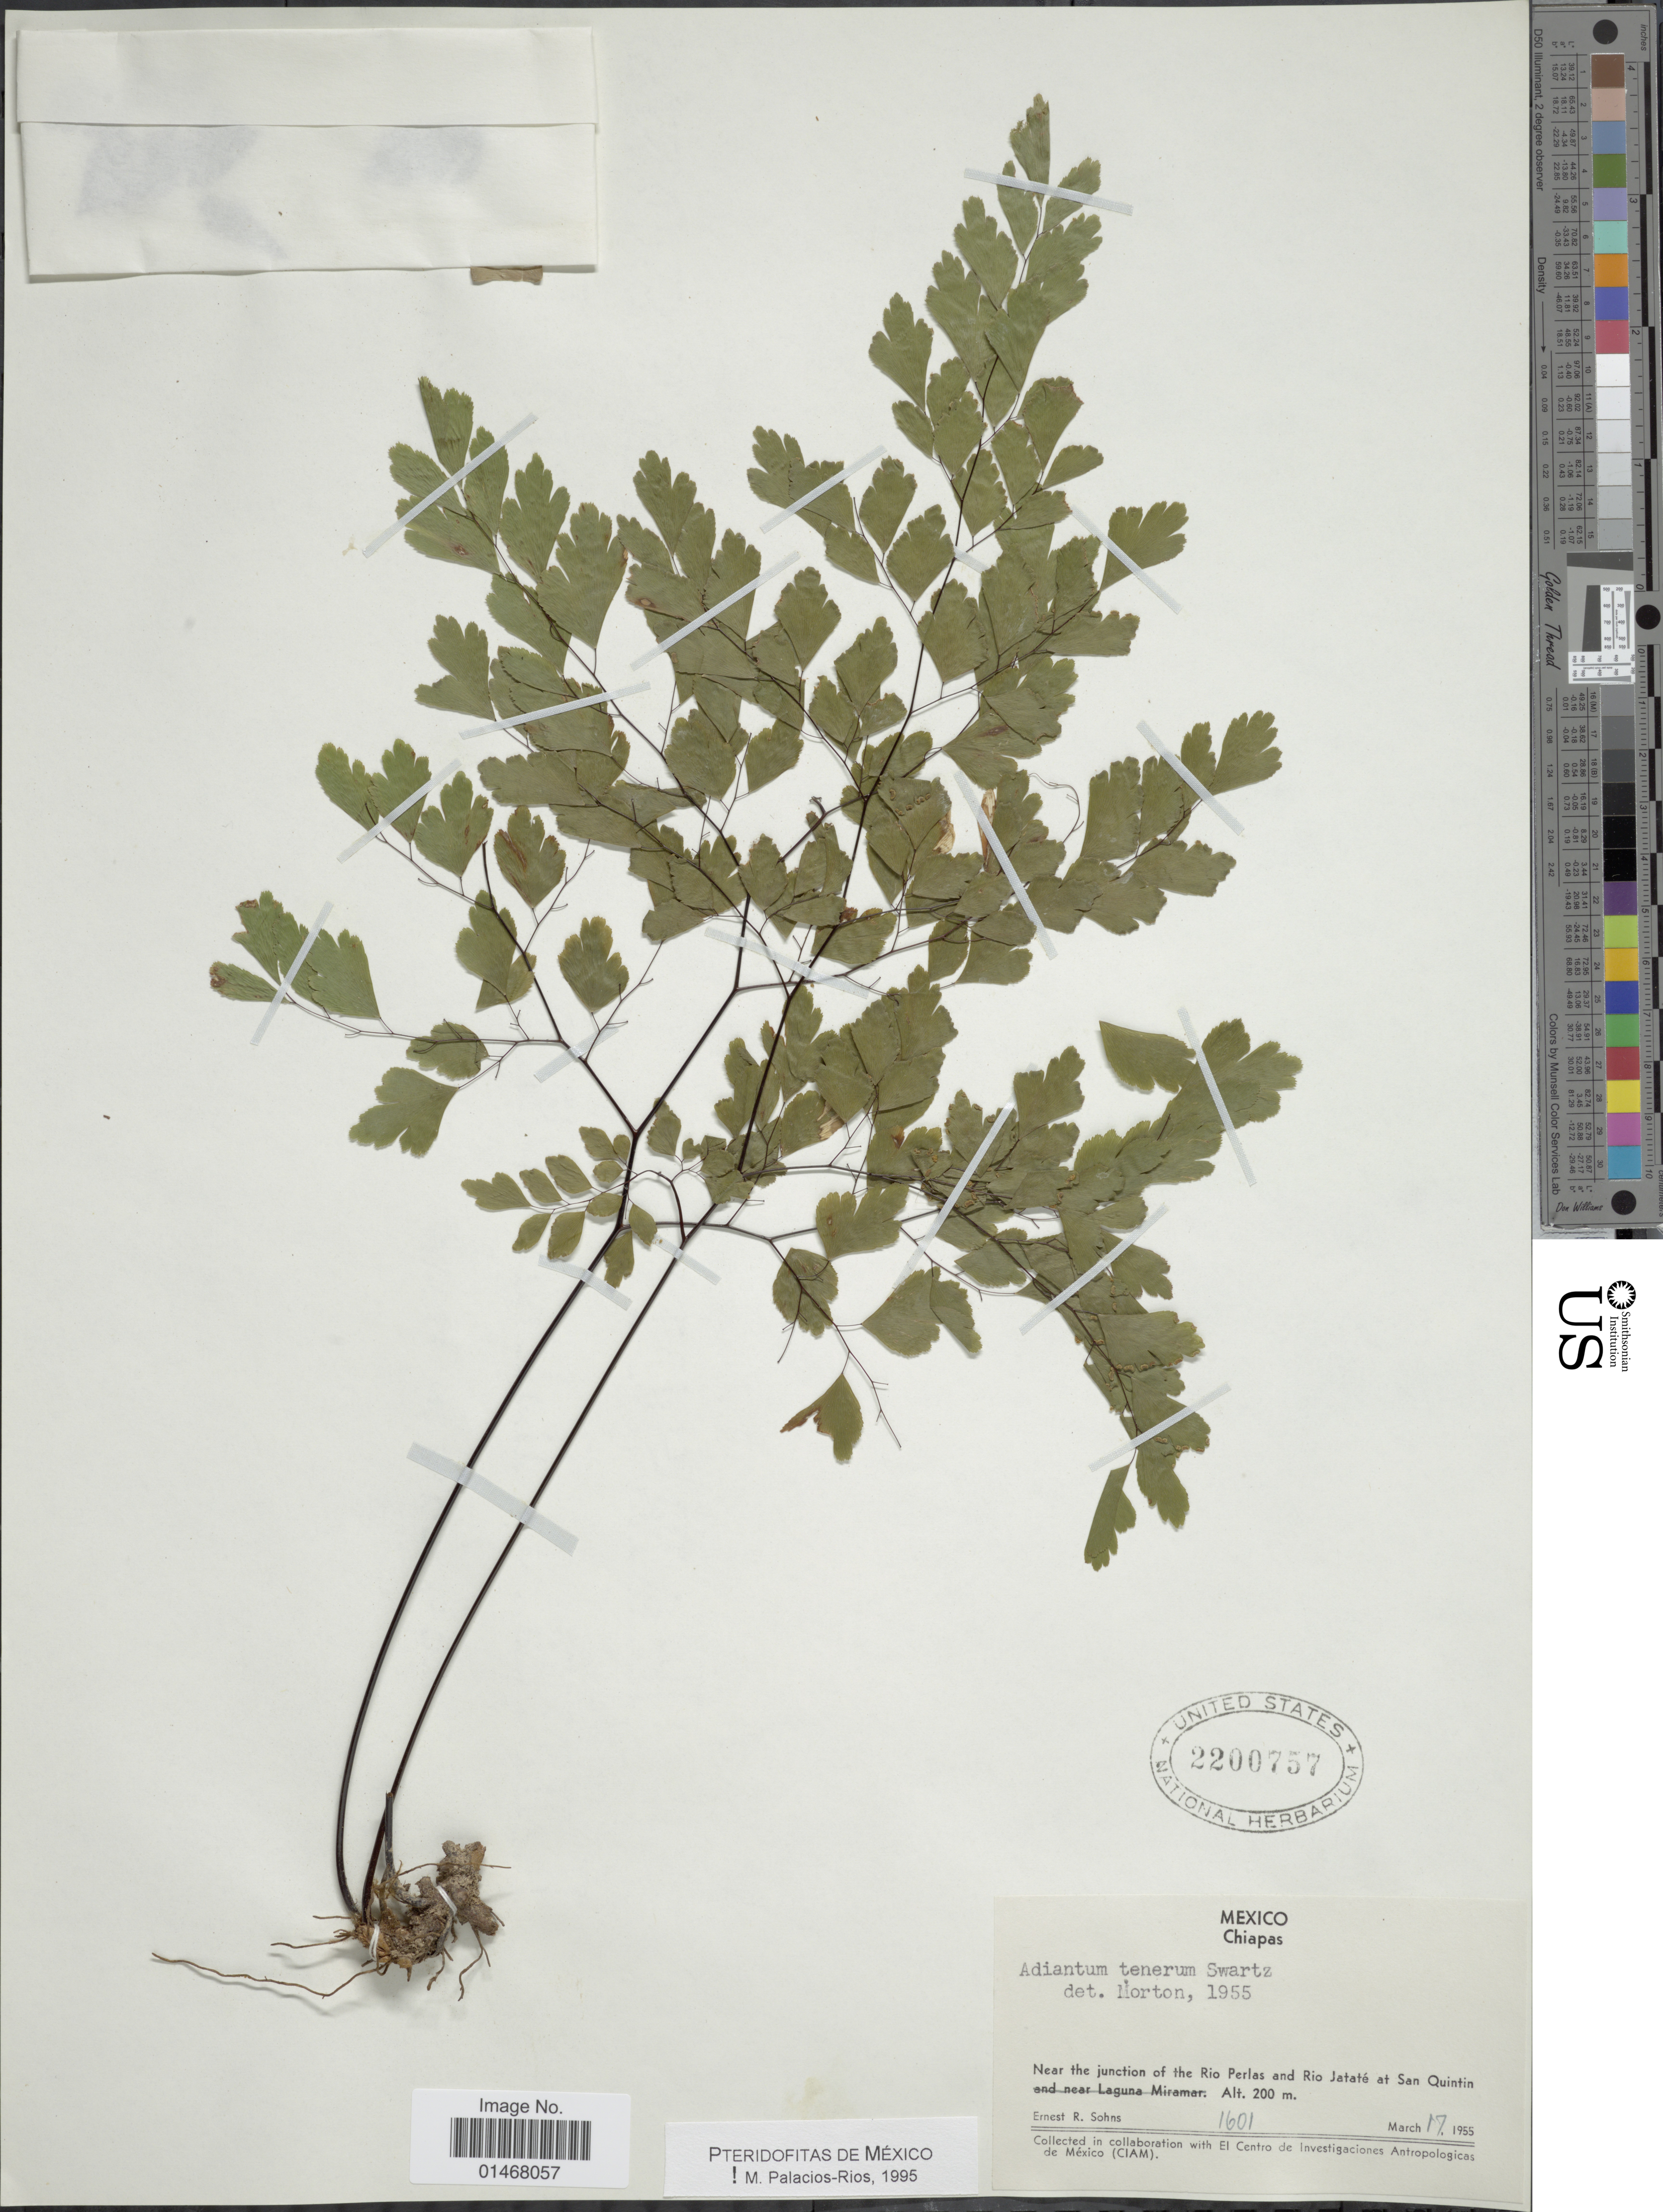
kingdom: Plantae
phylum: Tracheophyta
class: Polypodiopsida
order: Polypodiales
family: Pteridaceae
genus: Adiantum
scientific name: Adiantum tenerum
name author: Sw.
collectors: E. R. Sohns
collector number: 1601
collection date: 1955-03-17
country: Mexico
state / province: Chiapas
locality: Near the junction of the Rio Perlas and Rio Jataté at San Quintin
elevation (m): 200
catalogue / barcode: US 2200757